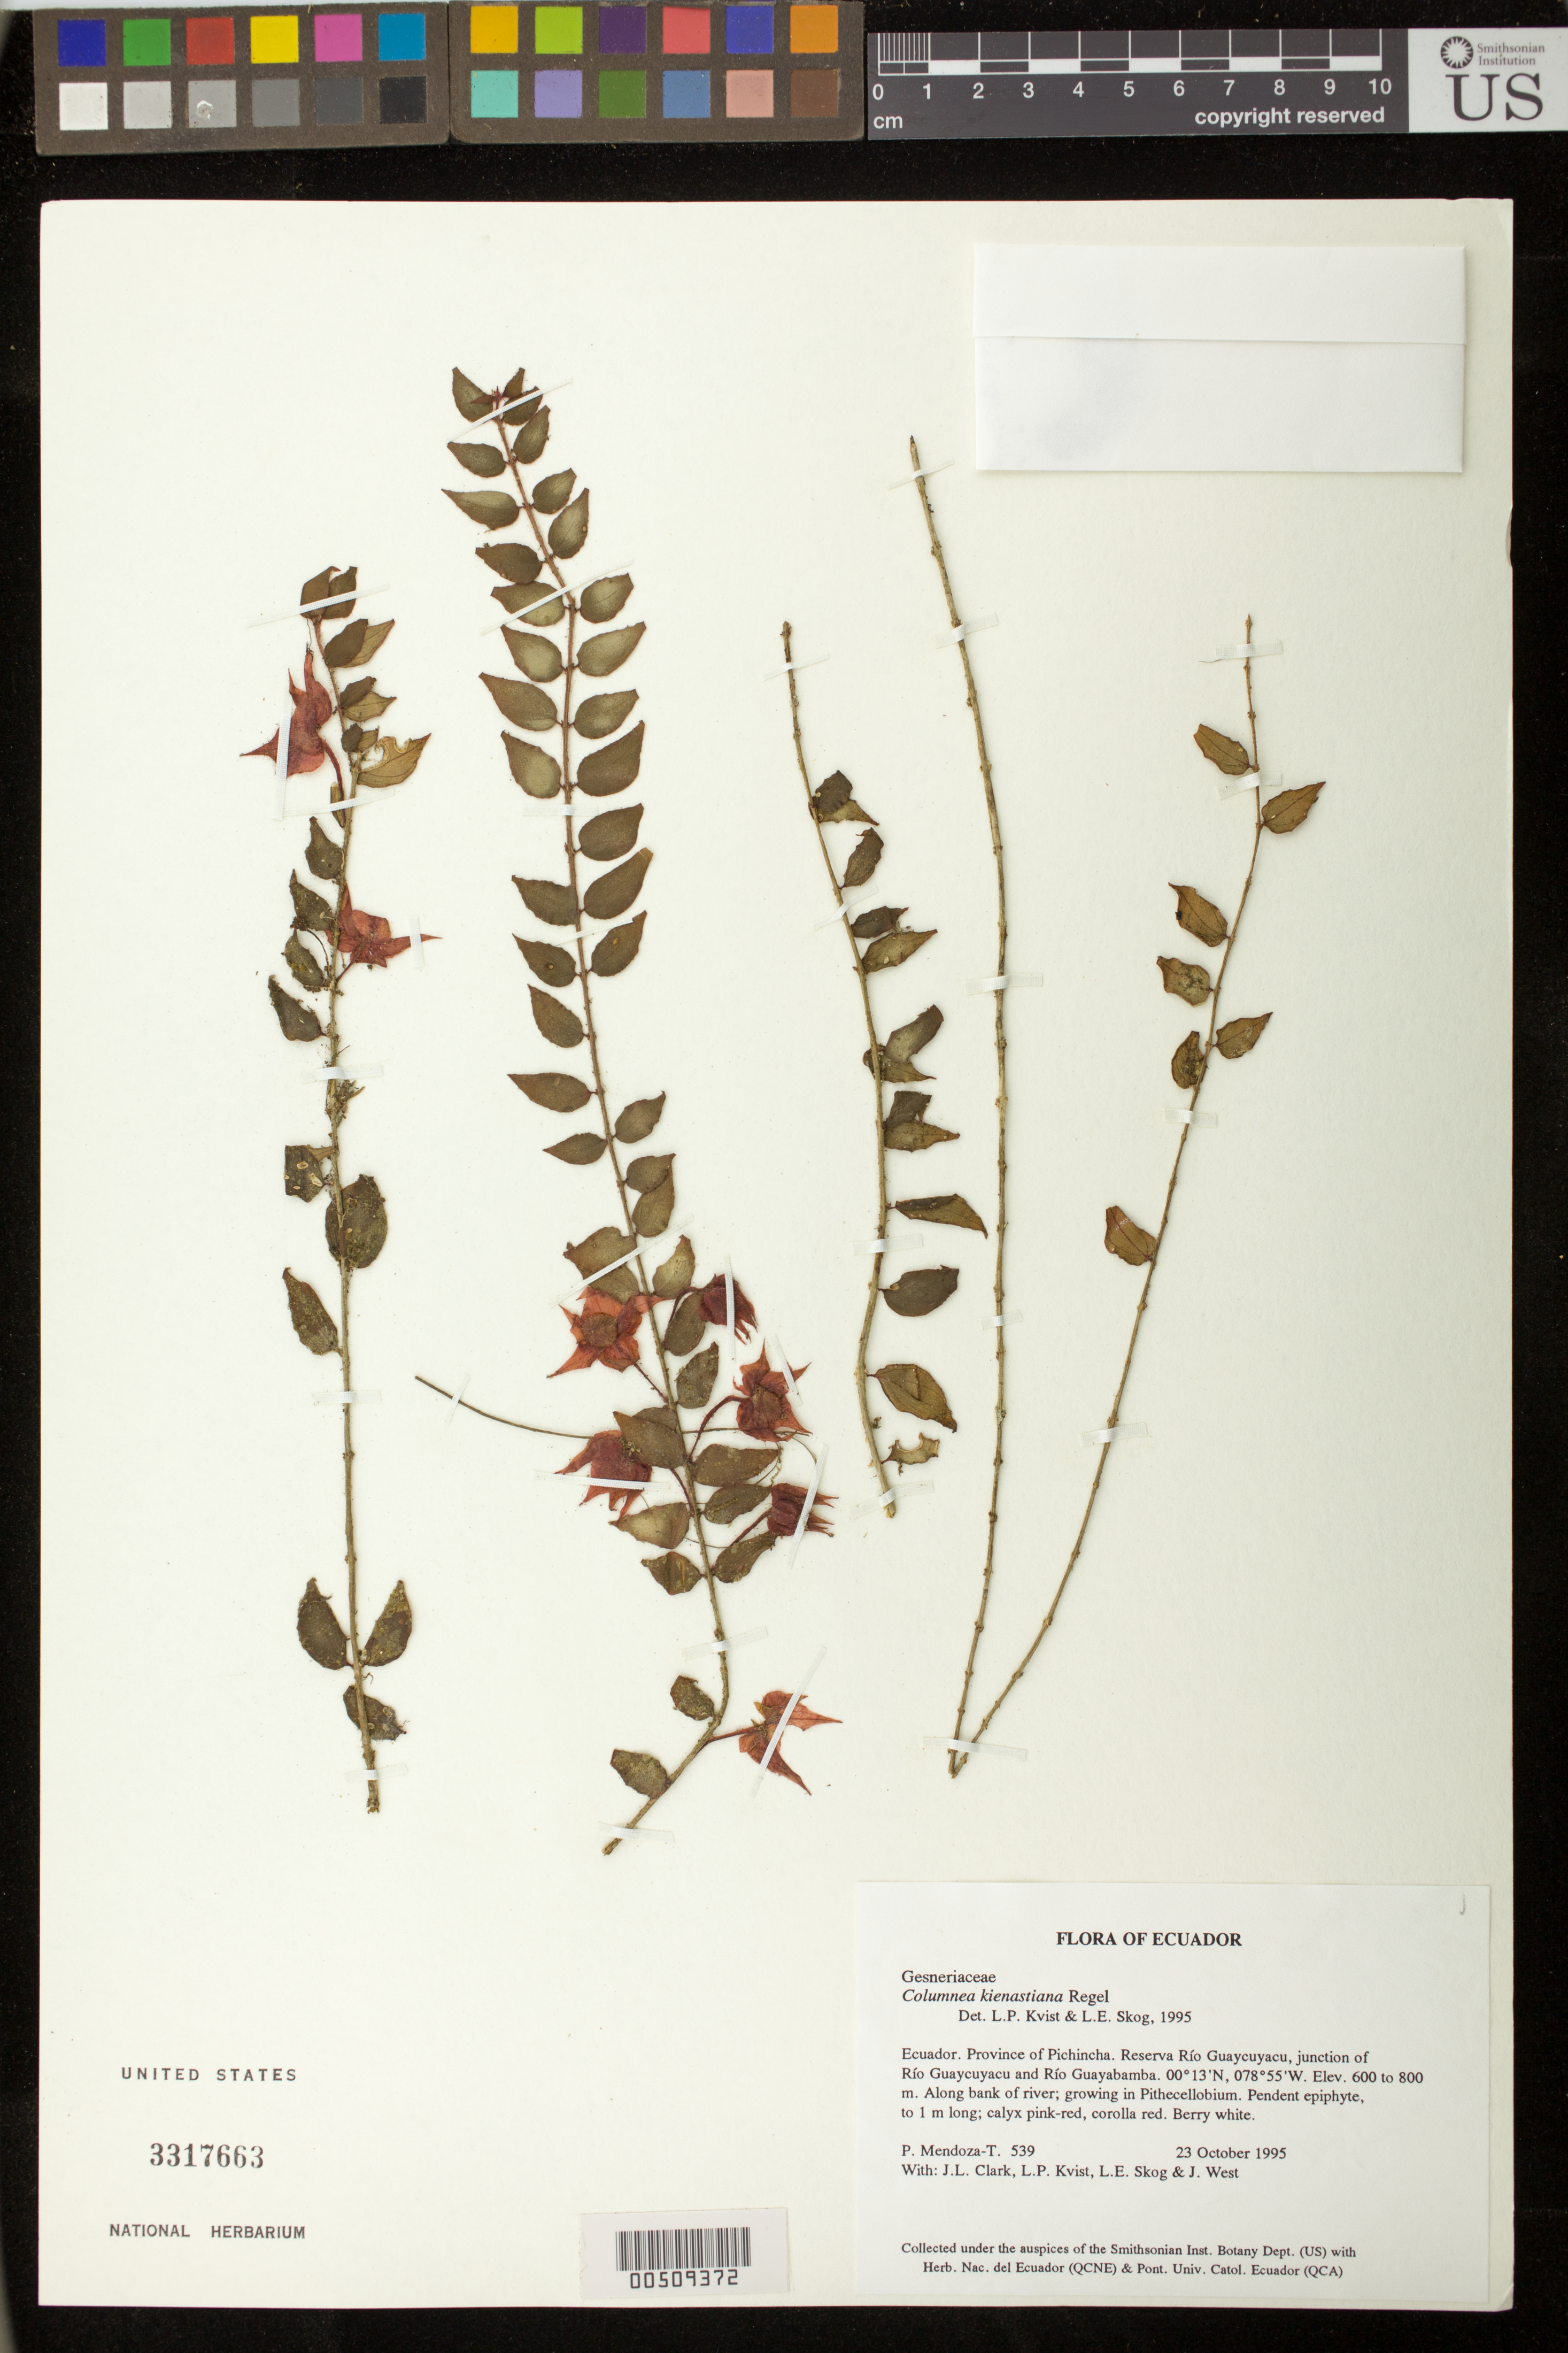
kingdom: Plantae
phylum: Tracheophyta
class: Magnoliopsida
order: Lamiales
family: Gesneriaceae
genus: Columnea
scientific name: Columnea kienastiana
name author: Regel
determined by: Skog, Laurence E.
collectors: P. Mendoza-T., J. L. Clark, L. P. Kvist, L. E. Skog & J. West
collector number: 539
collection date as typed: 23 Oct 1995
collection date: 1995-10-23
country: Ecuador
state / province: Pichincha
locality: Reserva Río Guaycuyacu, junction of Río Guaycuyacu and Río Guayabamba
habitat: Along bank of river; growing in Pithecellobium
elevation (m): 600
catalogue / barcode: US 3317663